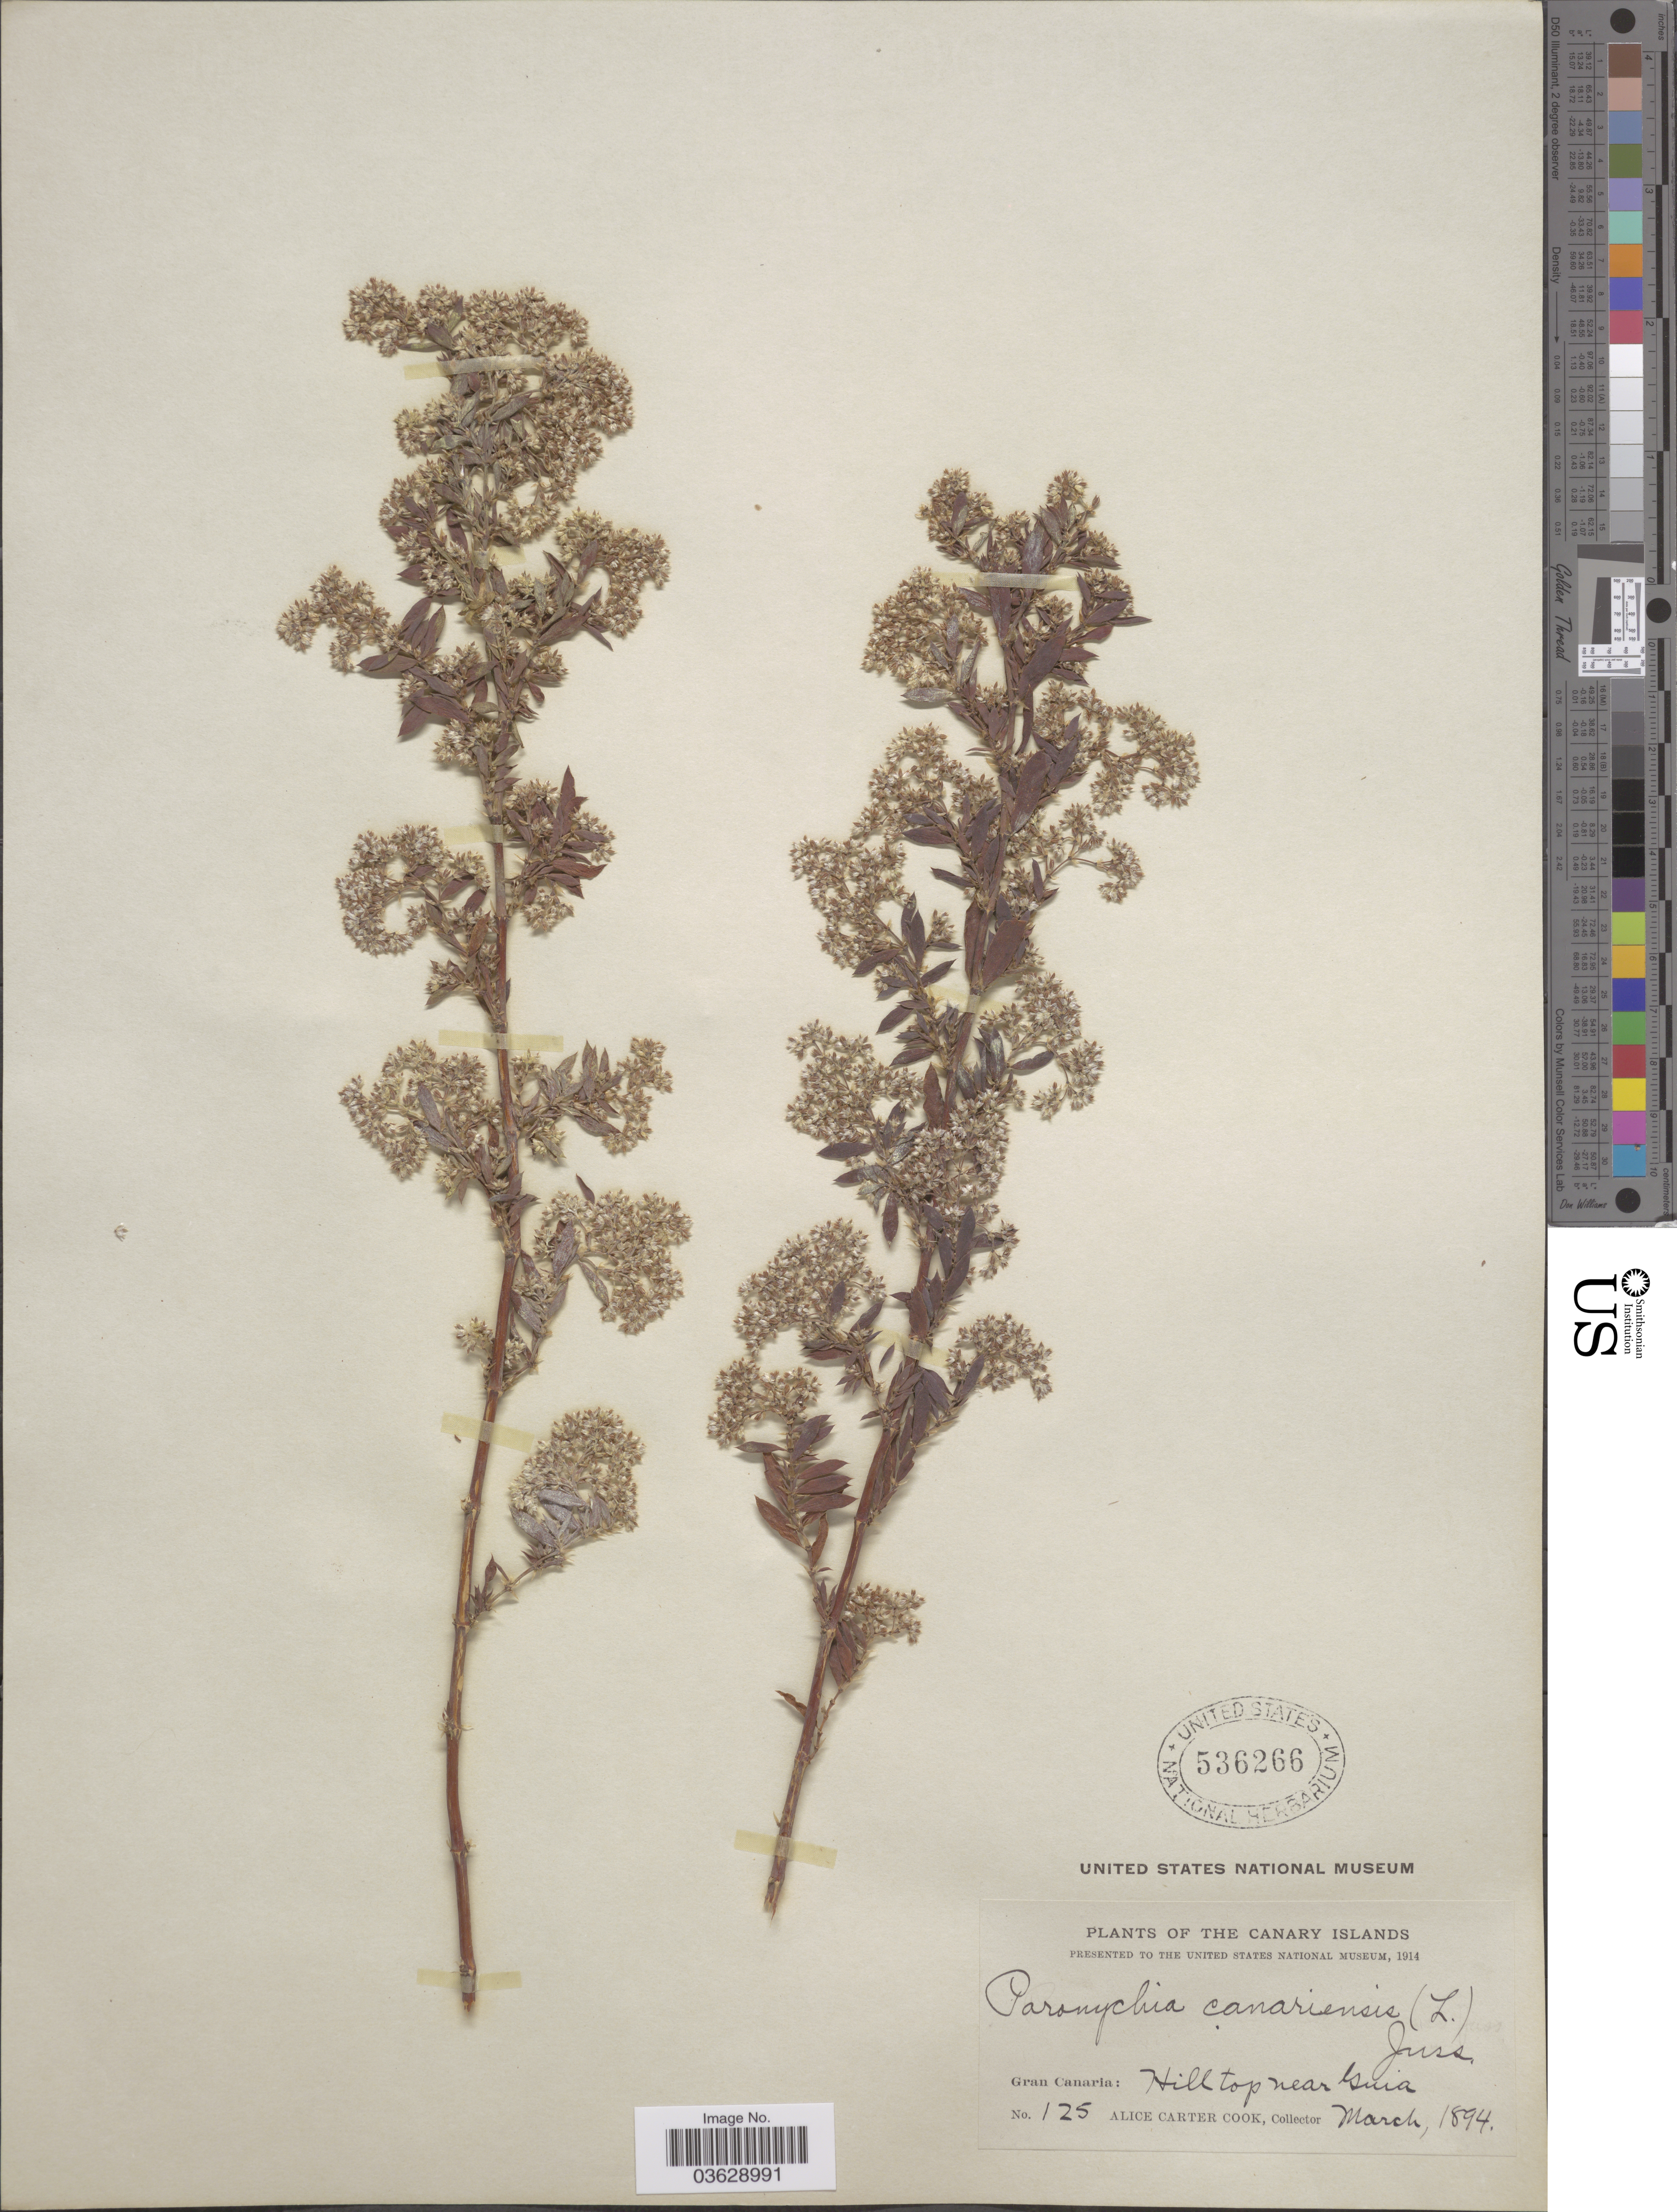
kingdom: Plantae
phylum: Tracheophyta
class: Magnoliopsida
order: Caryophyllales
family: Caryophyllaceae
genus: Paronychia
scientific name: Paronychia canariensis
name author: (L. f.) Link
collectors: Alice C. Cook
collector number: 125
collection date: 1894-03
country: Spain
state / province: Canarias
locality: The Canary Islands. Gran Canaria: Hill top near Guia.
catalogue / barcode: US 536266